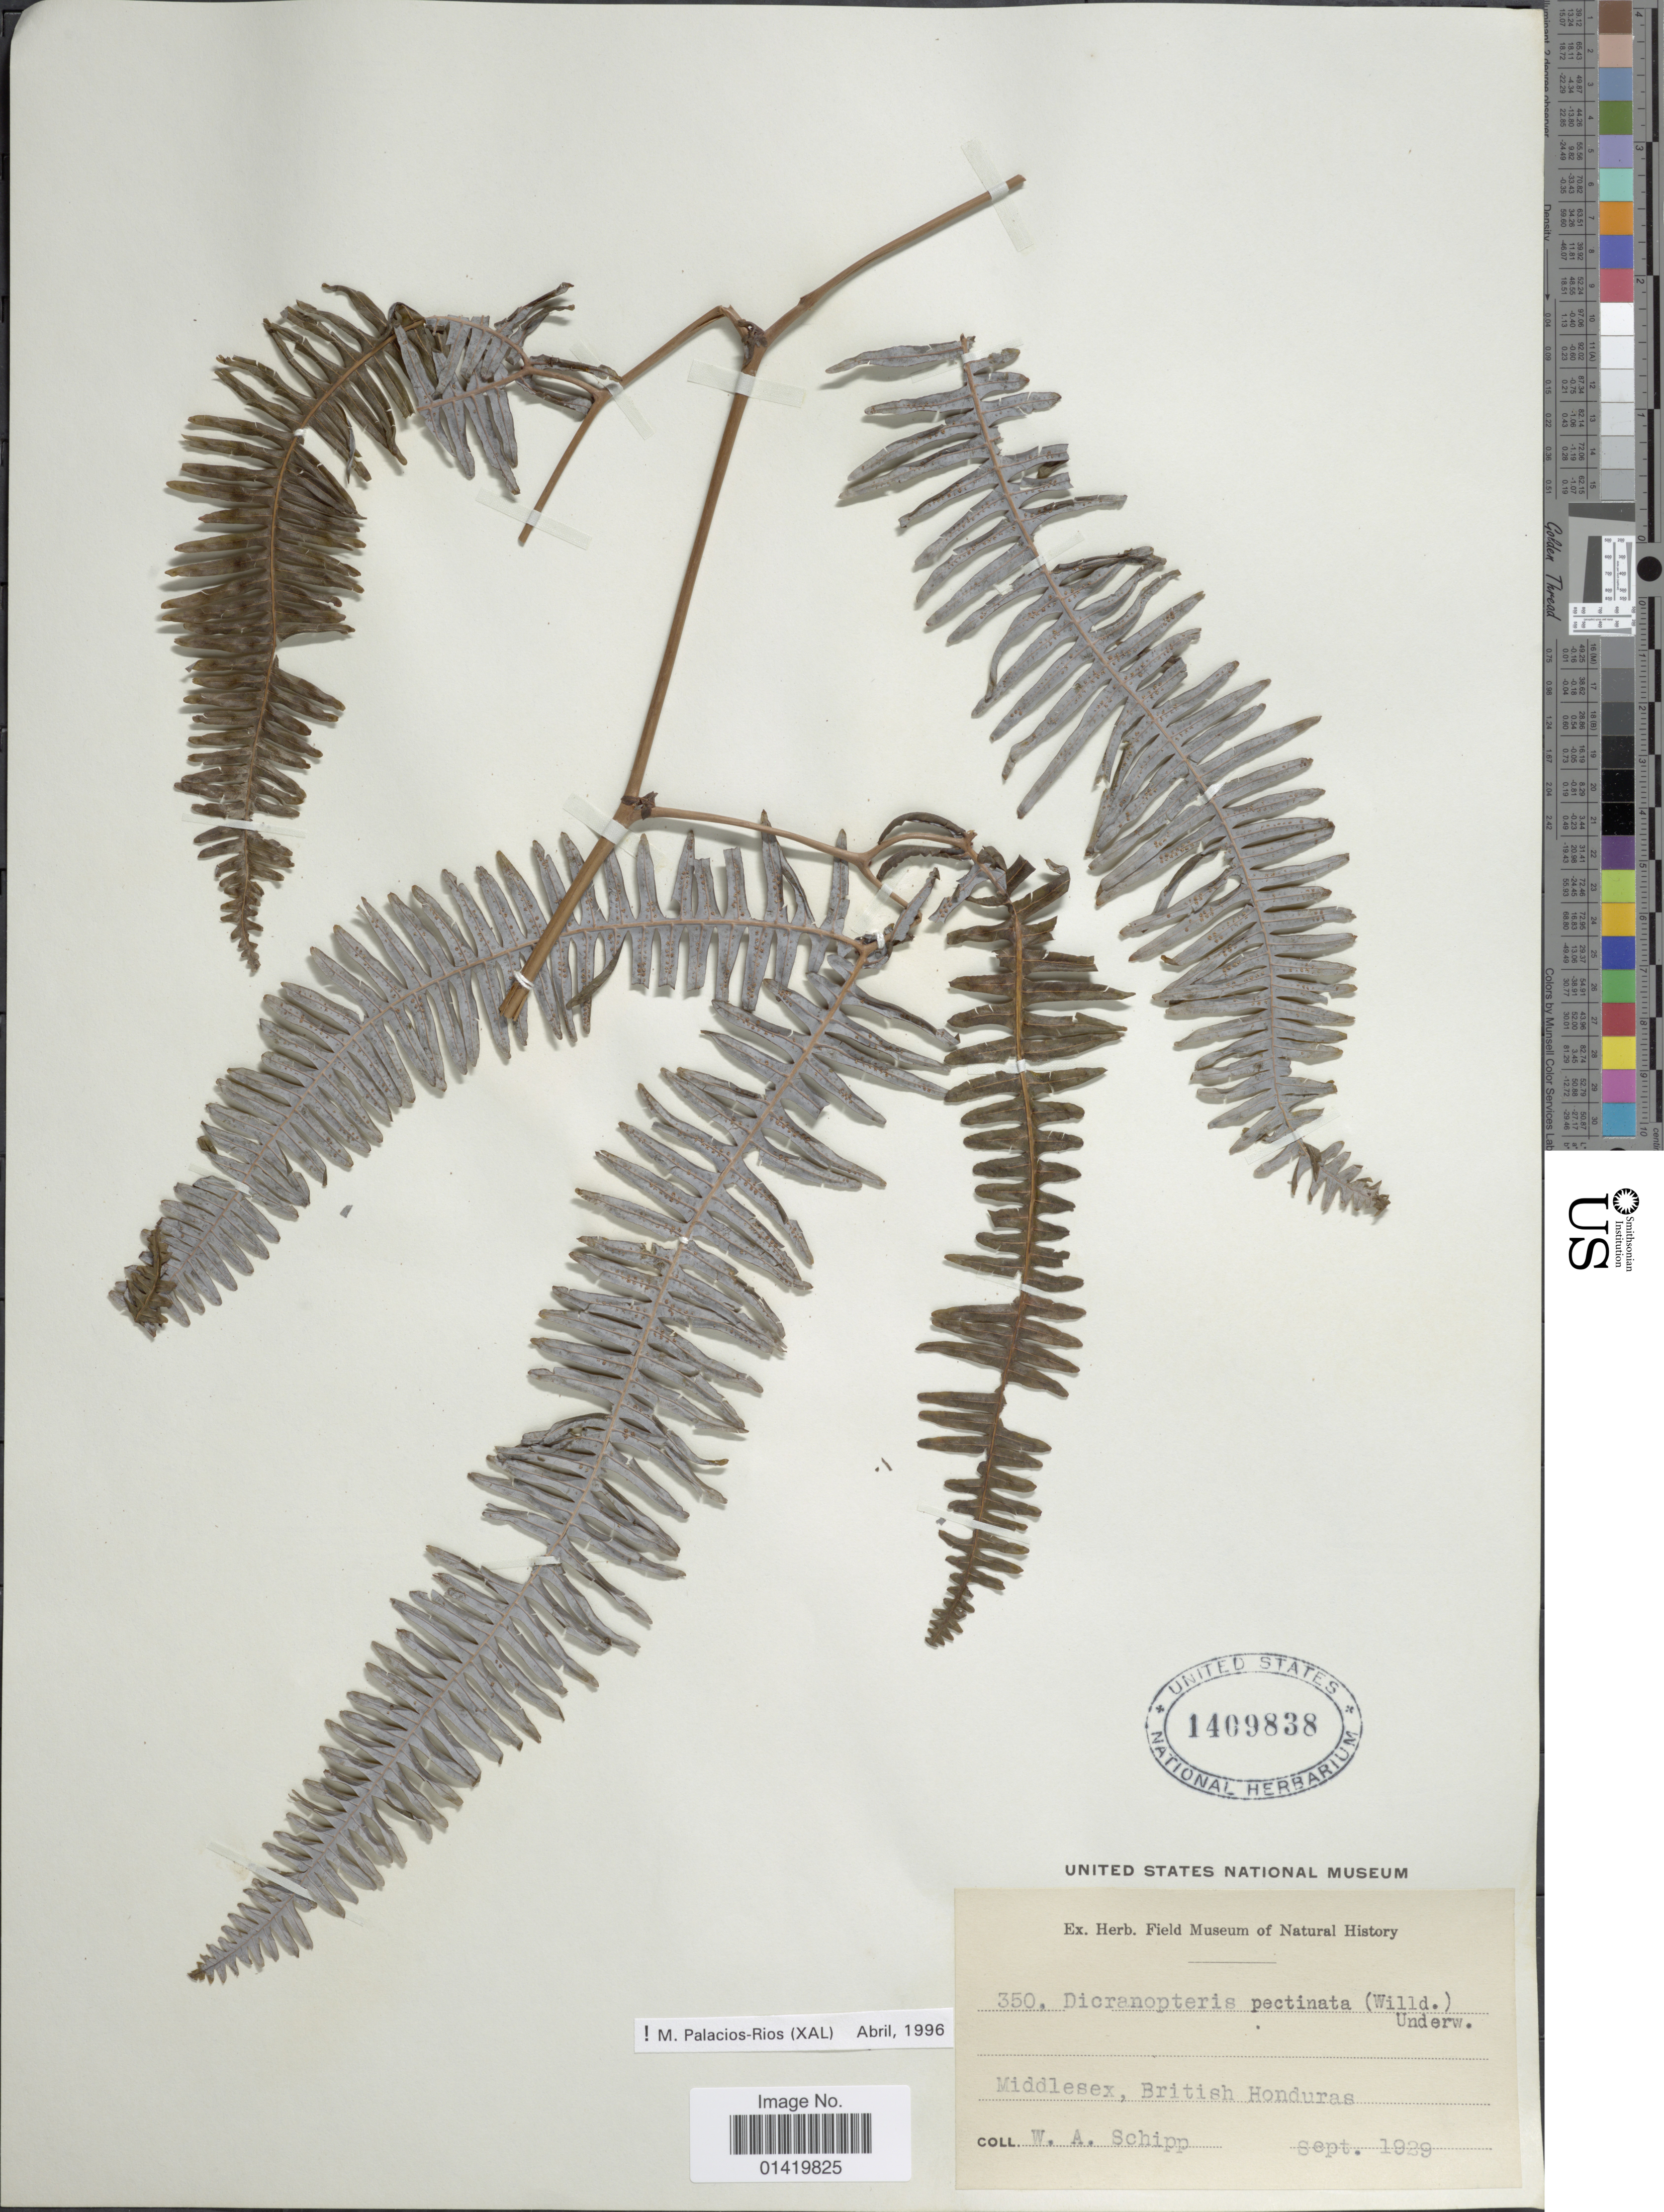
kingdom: Plantae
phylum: Tracheophyta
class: Polypodiopsida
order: Gleicheniales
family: Gleicheniaceae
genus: Gleichenella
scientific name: Gleichenella pectinata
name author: (Willd.) Ching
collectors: W. Schipp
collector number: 350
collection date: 1929-09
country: Belize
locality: Middlesex, British Honduras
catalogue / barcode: US 1409838